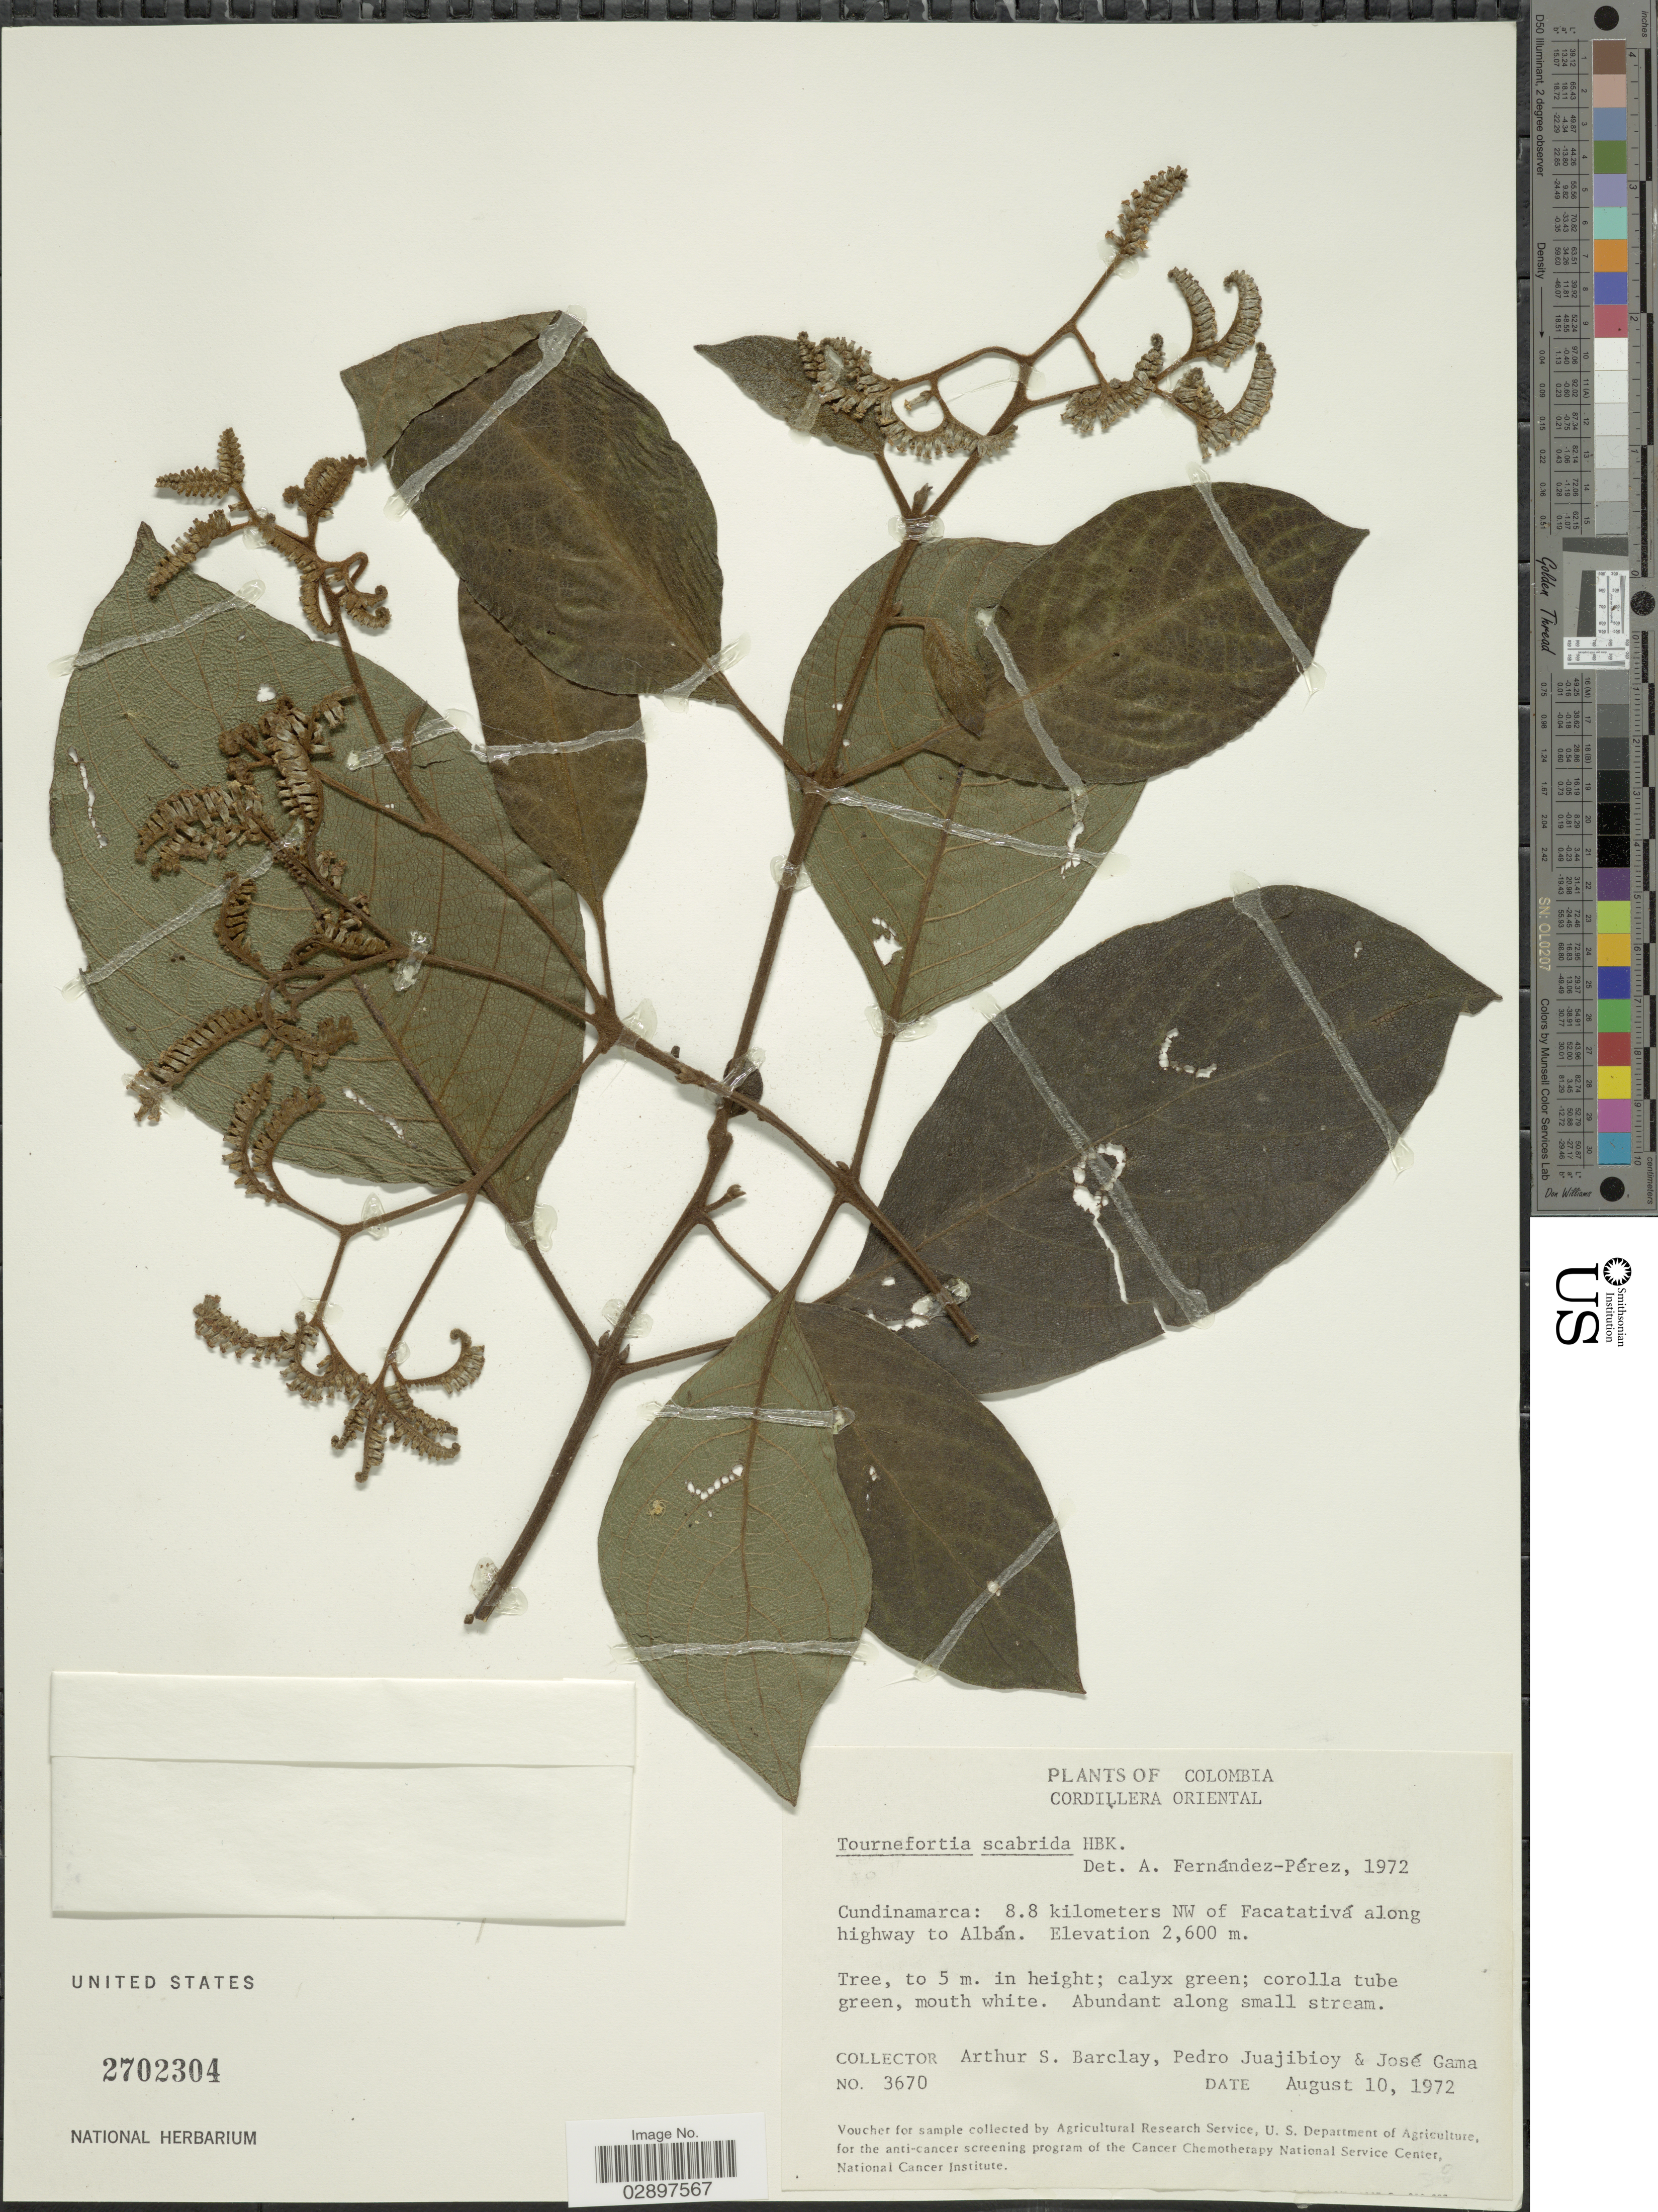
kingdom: Plantae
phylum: Tracheophyta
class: Magnoliopsida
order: Boraginales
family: Heliotropiaceae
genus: Tournefortia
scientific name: Tournefortia scabrida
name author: Kunth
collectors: A. S. Barclay, P. Juajibioy & J. Gama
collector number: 3670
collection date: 1972-08-10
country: Colombia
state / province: Cundinamarca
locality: Cordillera Oriental. 8.8 kilometers NW of Facatativá along highway to Albán.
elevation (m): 2600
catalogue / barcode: US 2702304